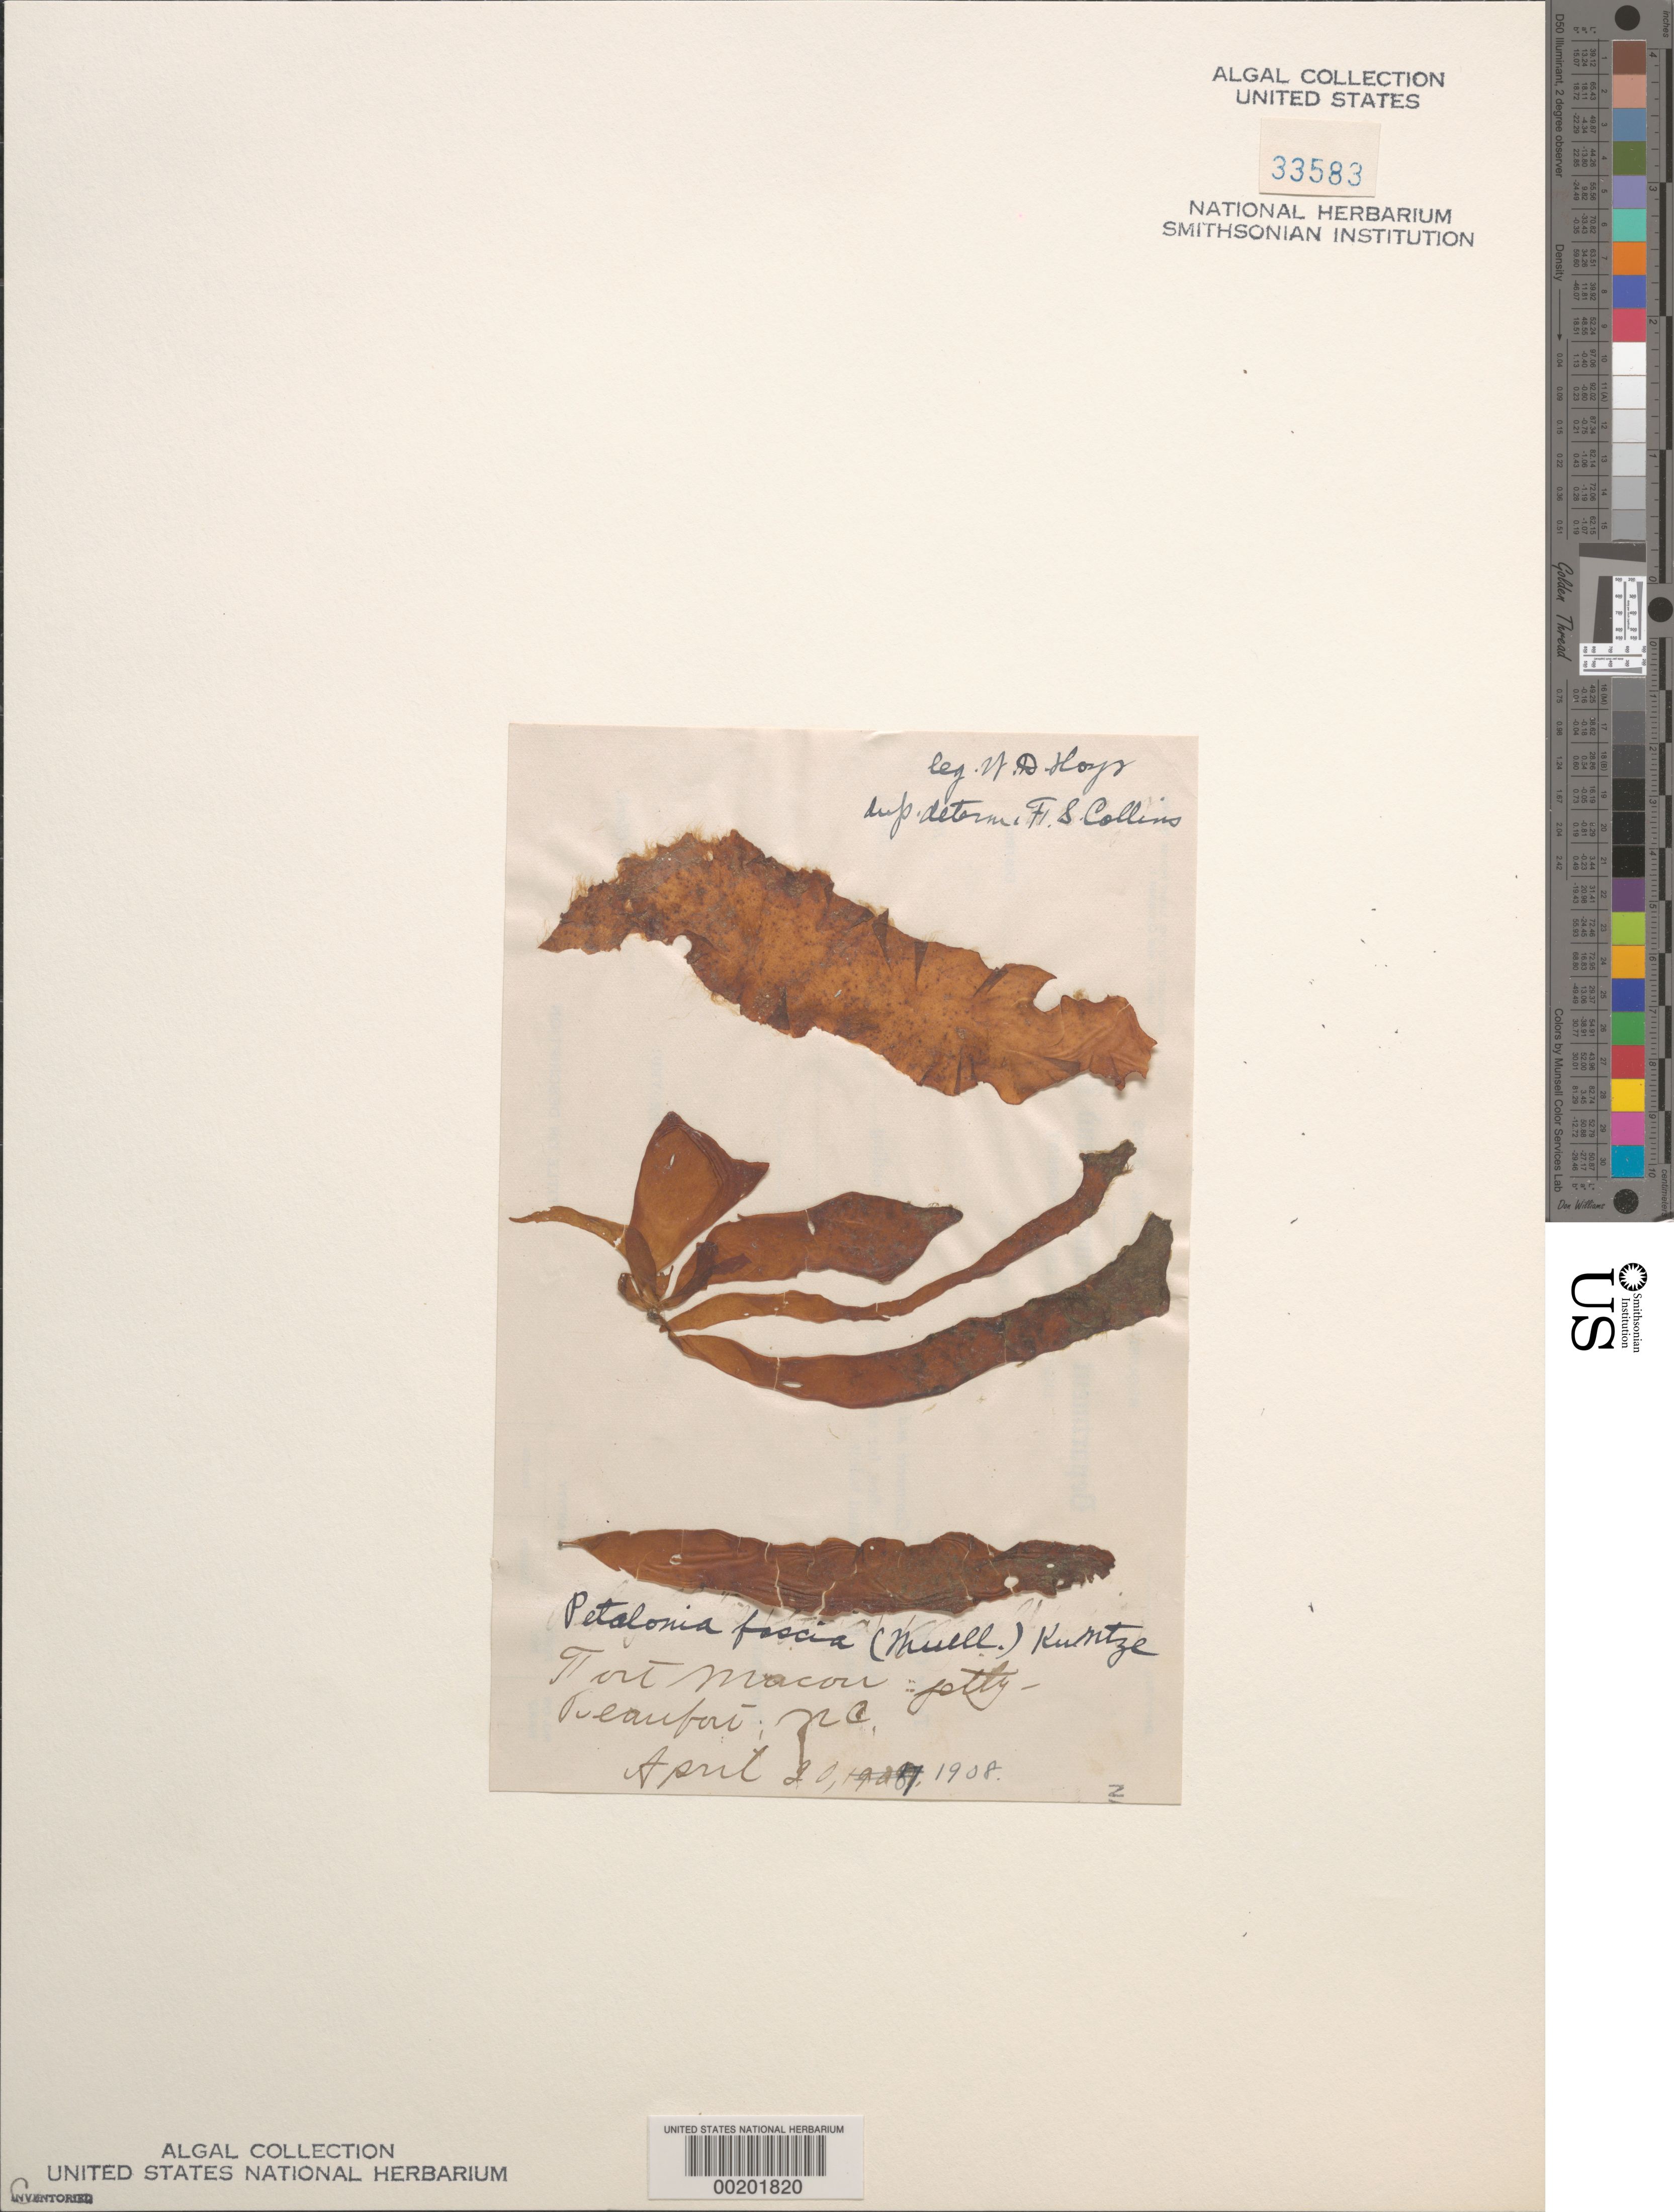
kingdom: Chromista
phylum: Ochrophyta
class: Phaeophyceae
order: Scytosiphonales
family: Scytosiphonaceae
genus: Petalonia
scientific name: Petalonia fascia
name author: (O.F. Müller) Kuntze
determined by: Collins, Frank S.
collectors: W. D. Hoyt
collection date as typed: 20 Apr 1908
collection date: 1908-04-20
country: United States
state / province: North Carolina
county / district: Carteret County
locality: Beaufort, Fort Macon jetty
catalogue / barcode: US 33583